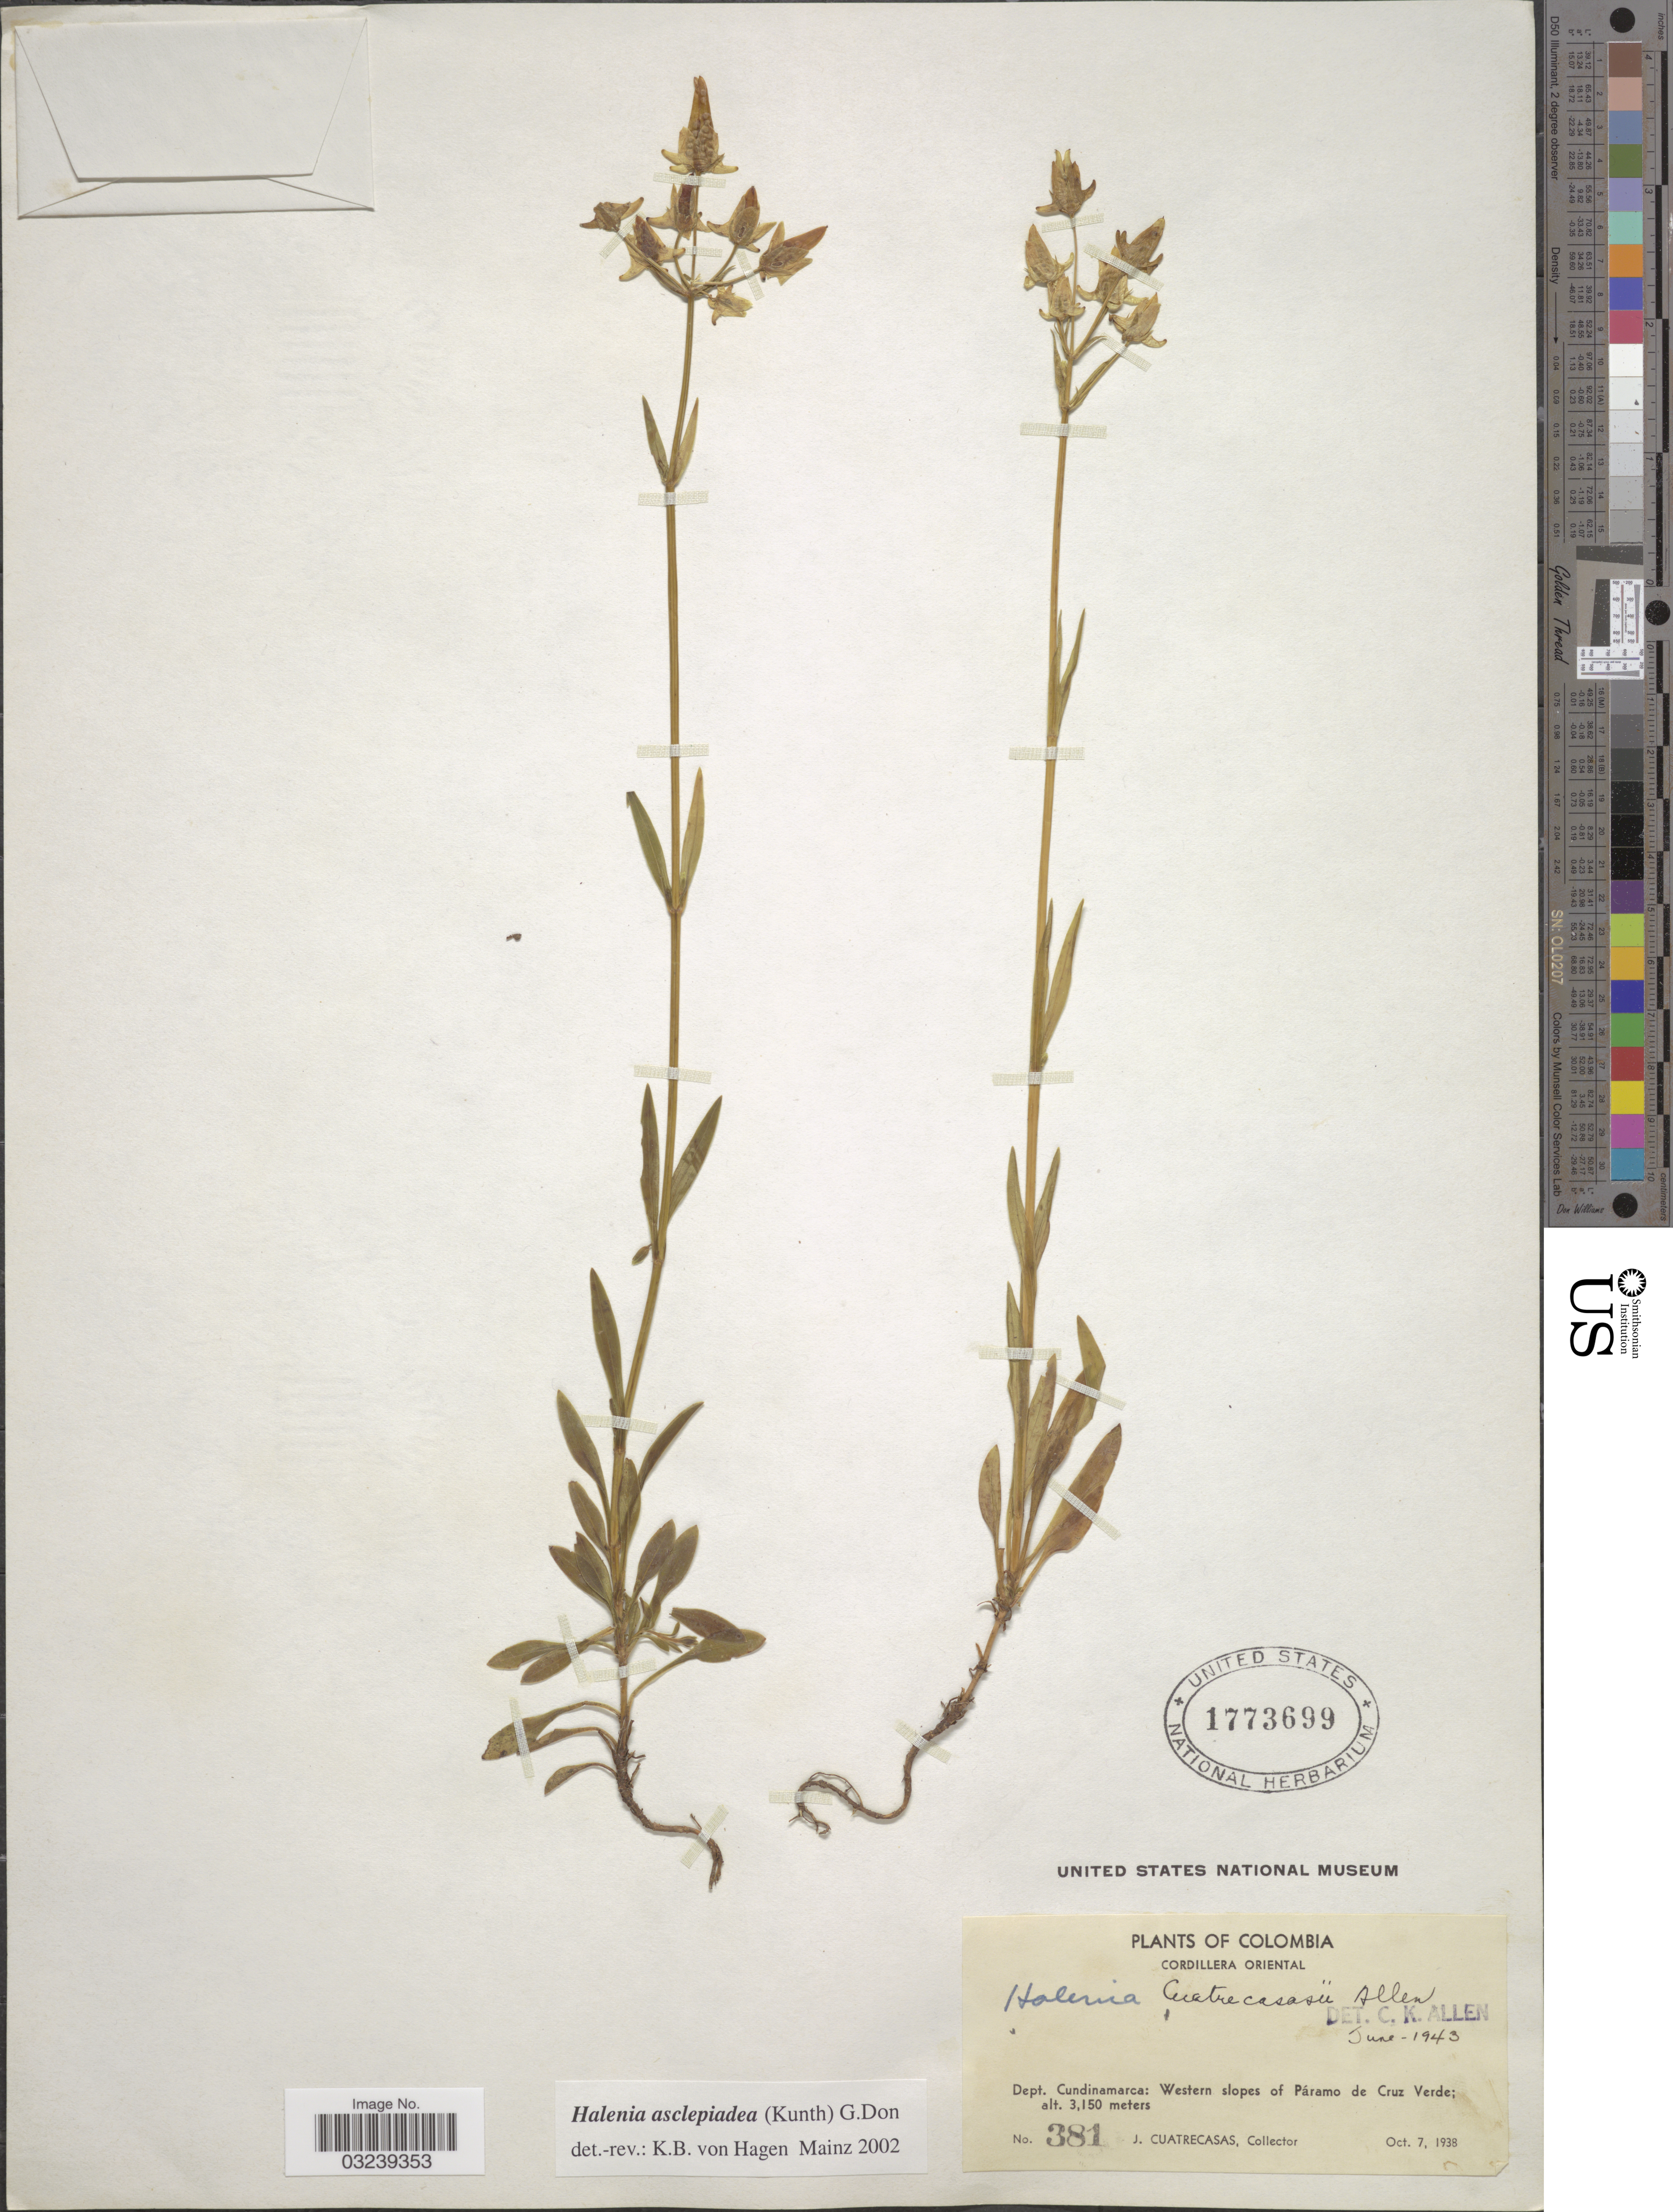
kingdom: Plantae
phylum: Tracheophyta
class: Magnoliopsida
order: Gentianales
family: Gentianaceae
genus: Halenia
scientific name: Halenia asclepiadea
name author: (Kunth) G. Don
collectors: J. Cuatrecasas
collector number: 381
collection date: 1938-10-07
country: Colombia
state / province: Cundinamarca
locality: Cordillera Oriental. Dept. Cundinamarca: Western slopes of Páramo de Cruz Verde.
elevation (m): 3150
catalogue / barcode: US 1773699